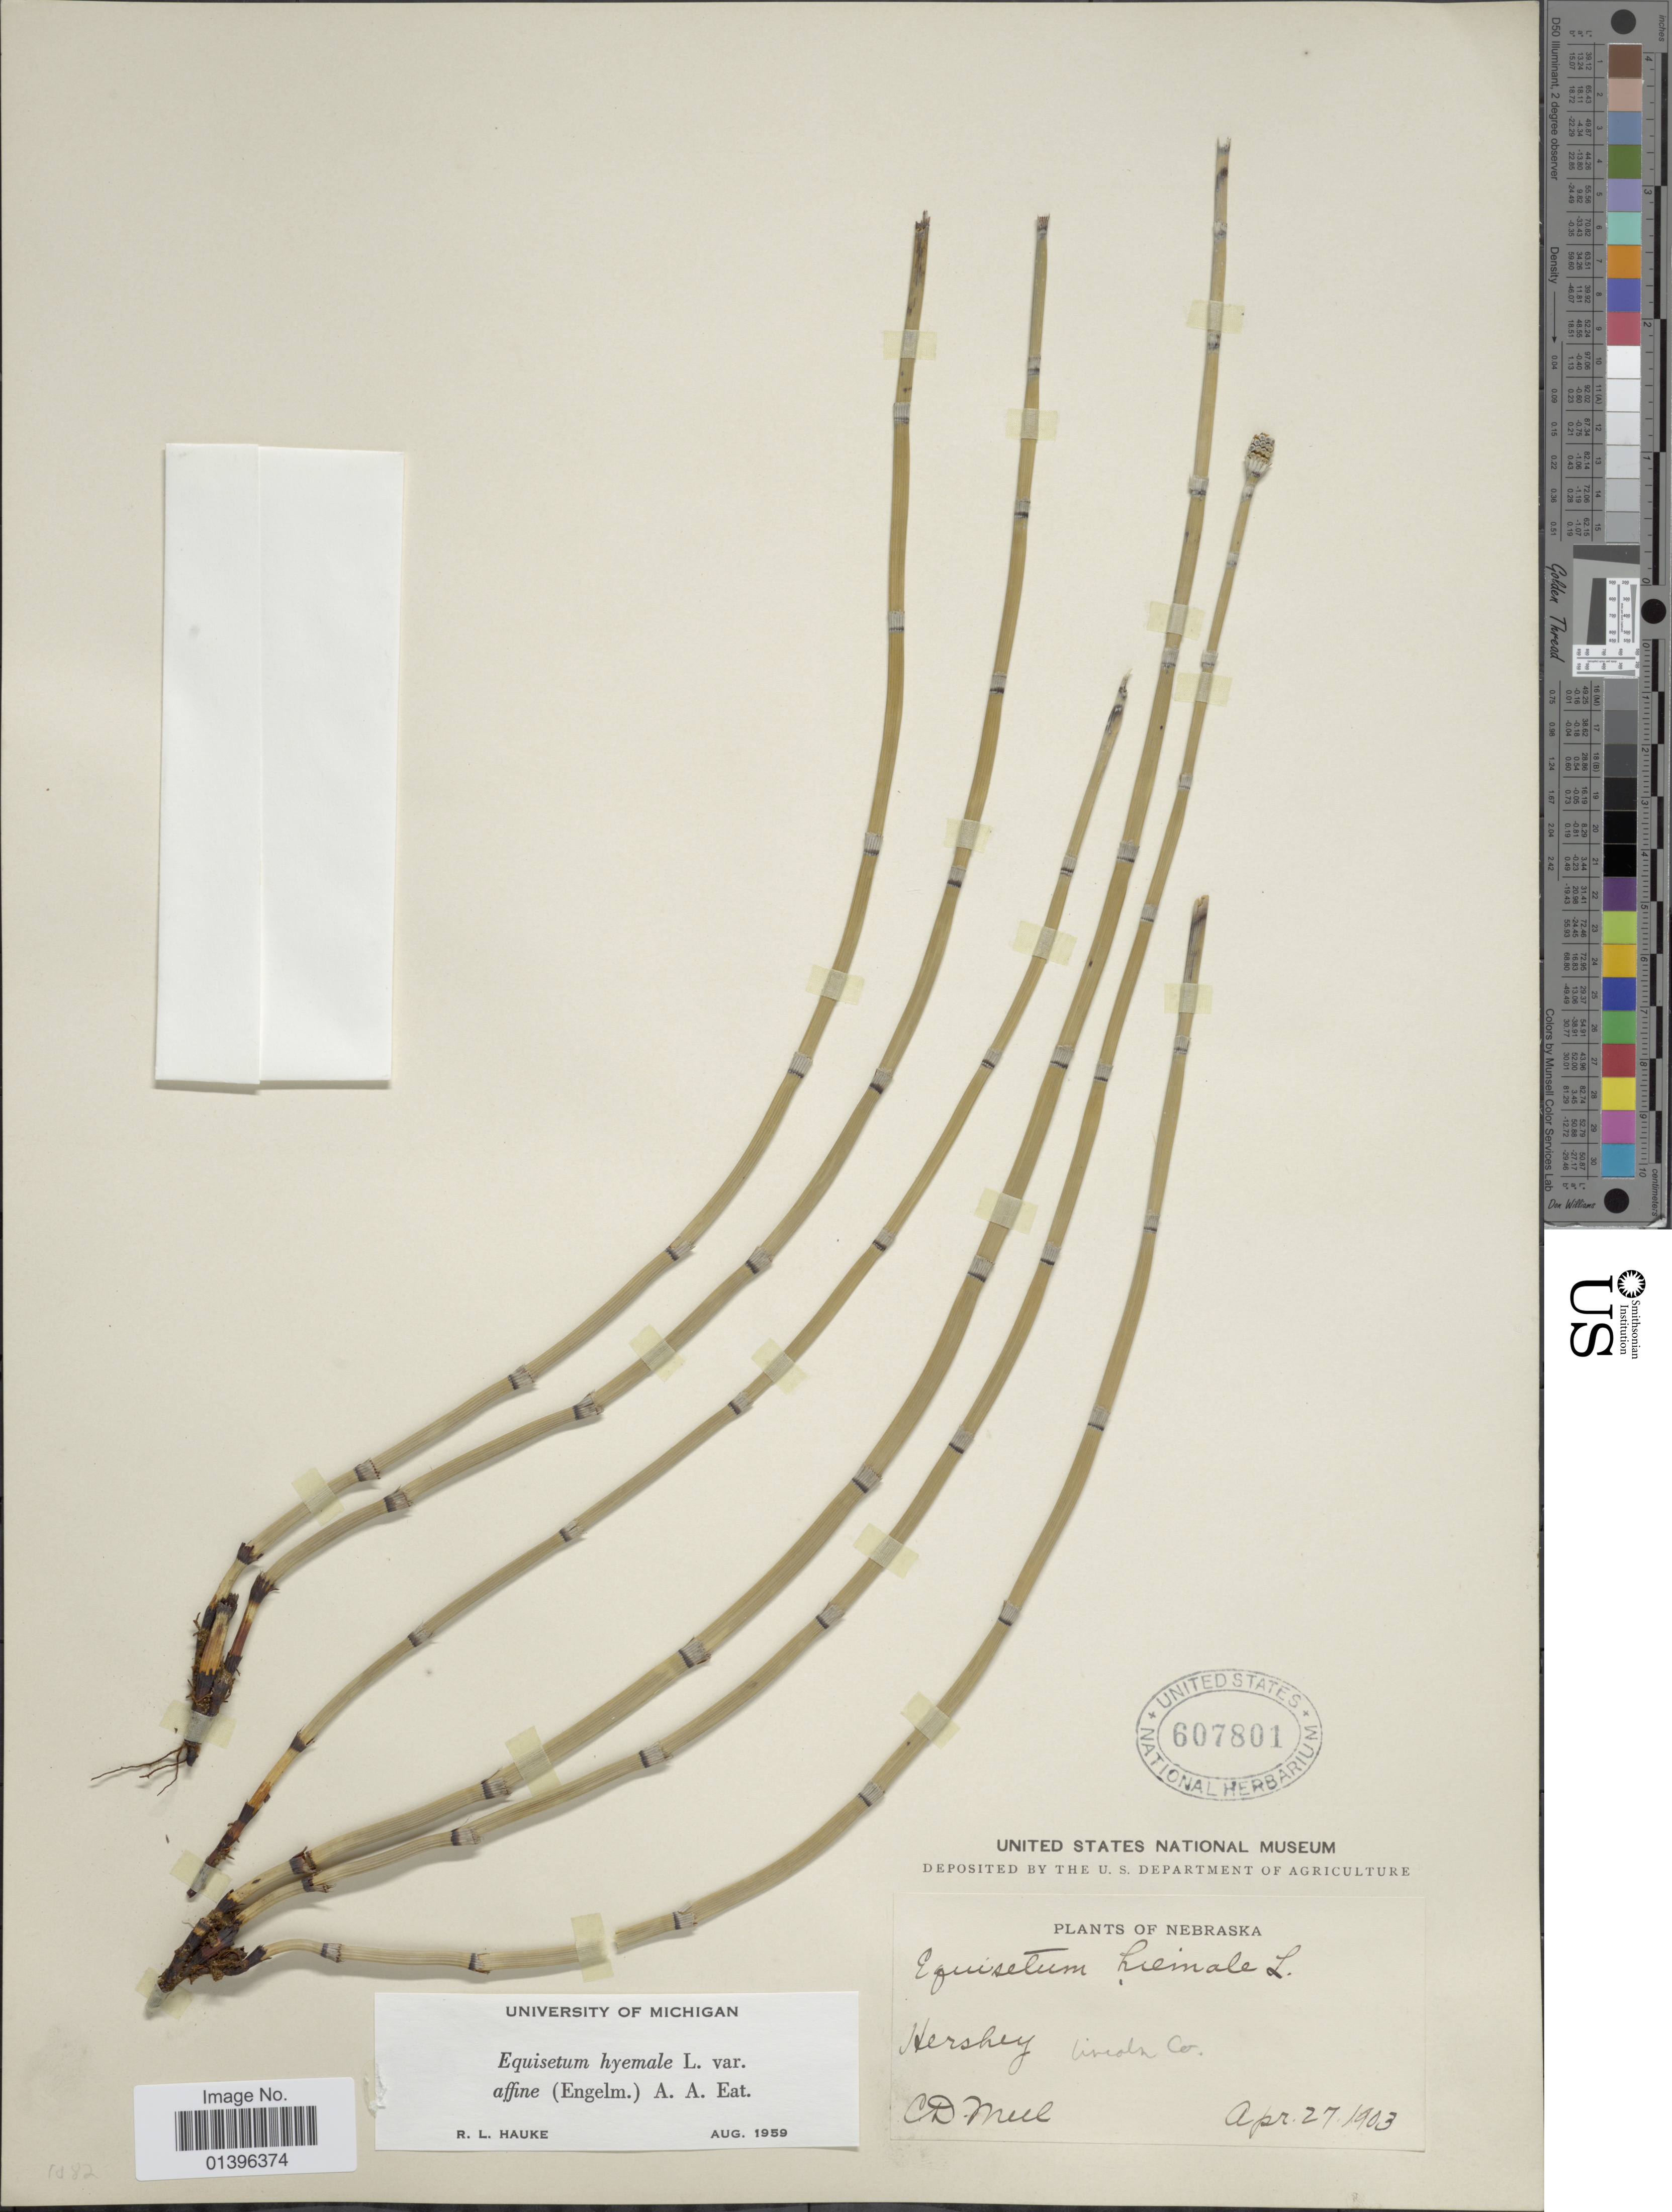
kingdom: Plantae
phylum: Tracheophyta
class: Polypodiopsida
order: Equisetales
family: Equisetaceae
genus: Equisetum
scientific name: Equisetum hyemale var. affine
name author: (Engelm.) A.A. Eaton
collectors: C. Meel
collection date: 1903-04-27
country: United States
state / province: Nebraska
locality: Hershey, Lincoln Co.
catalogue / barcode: US 607801